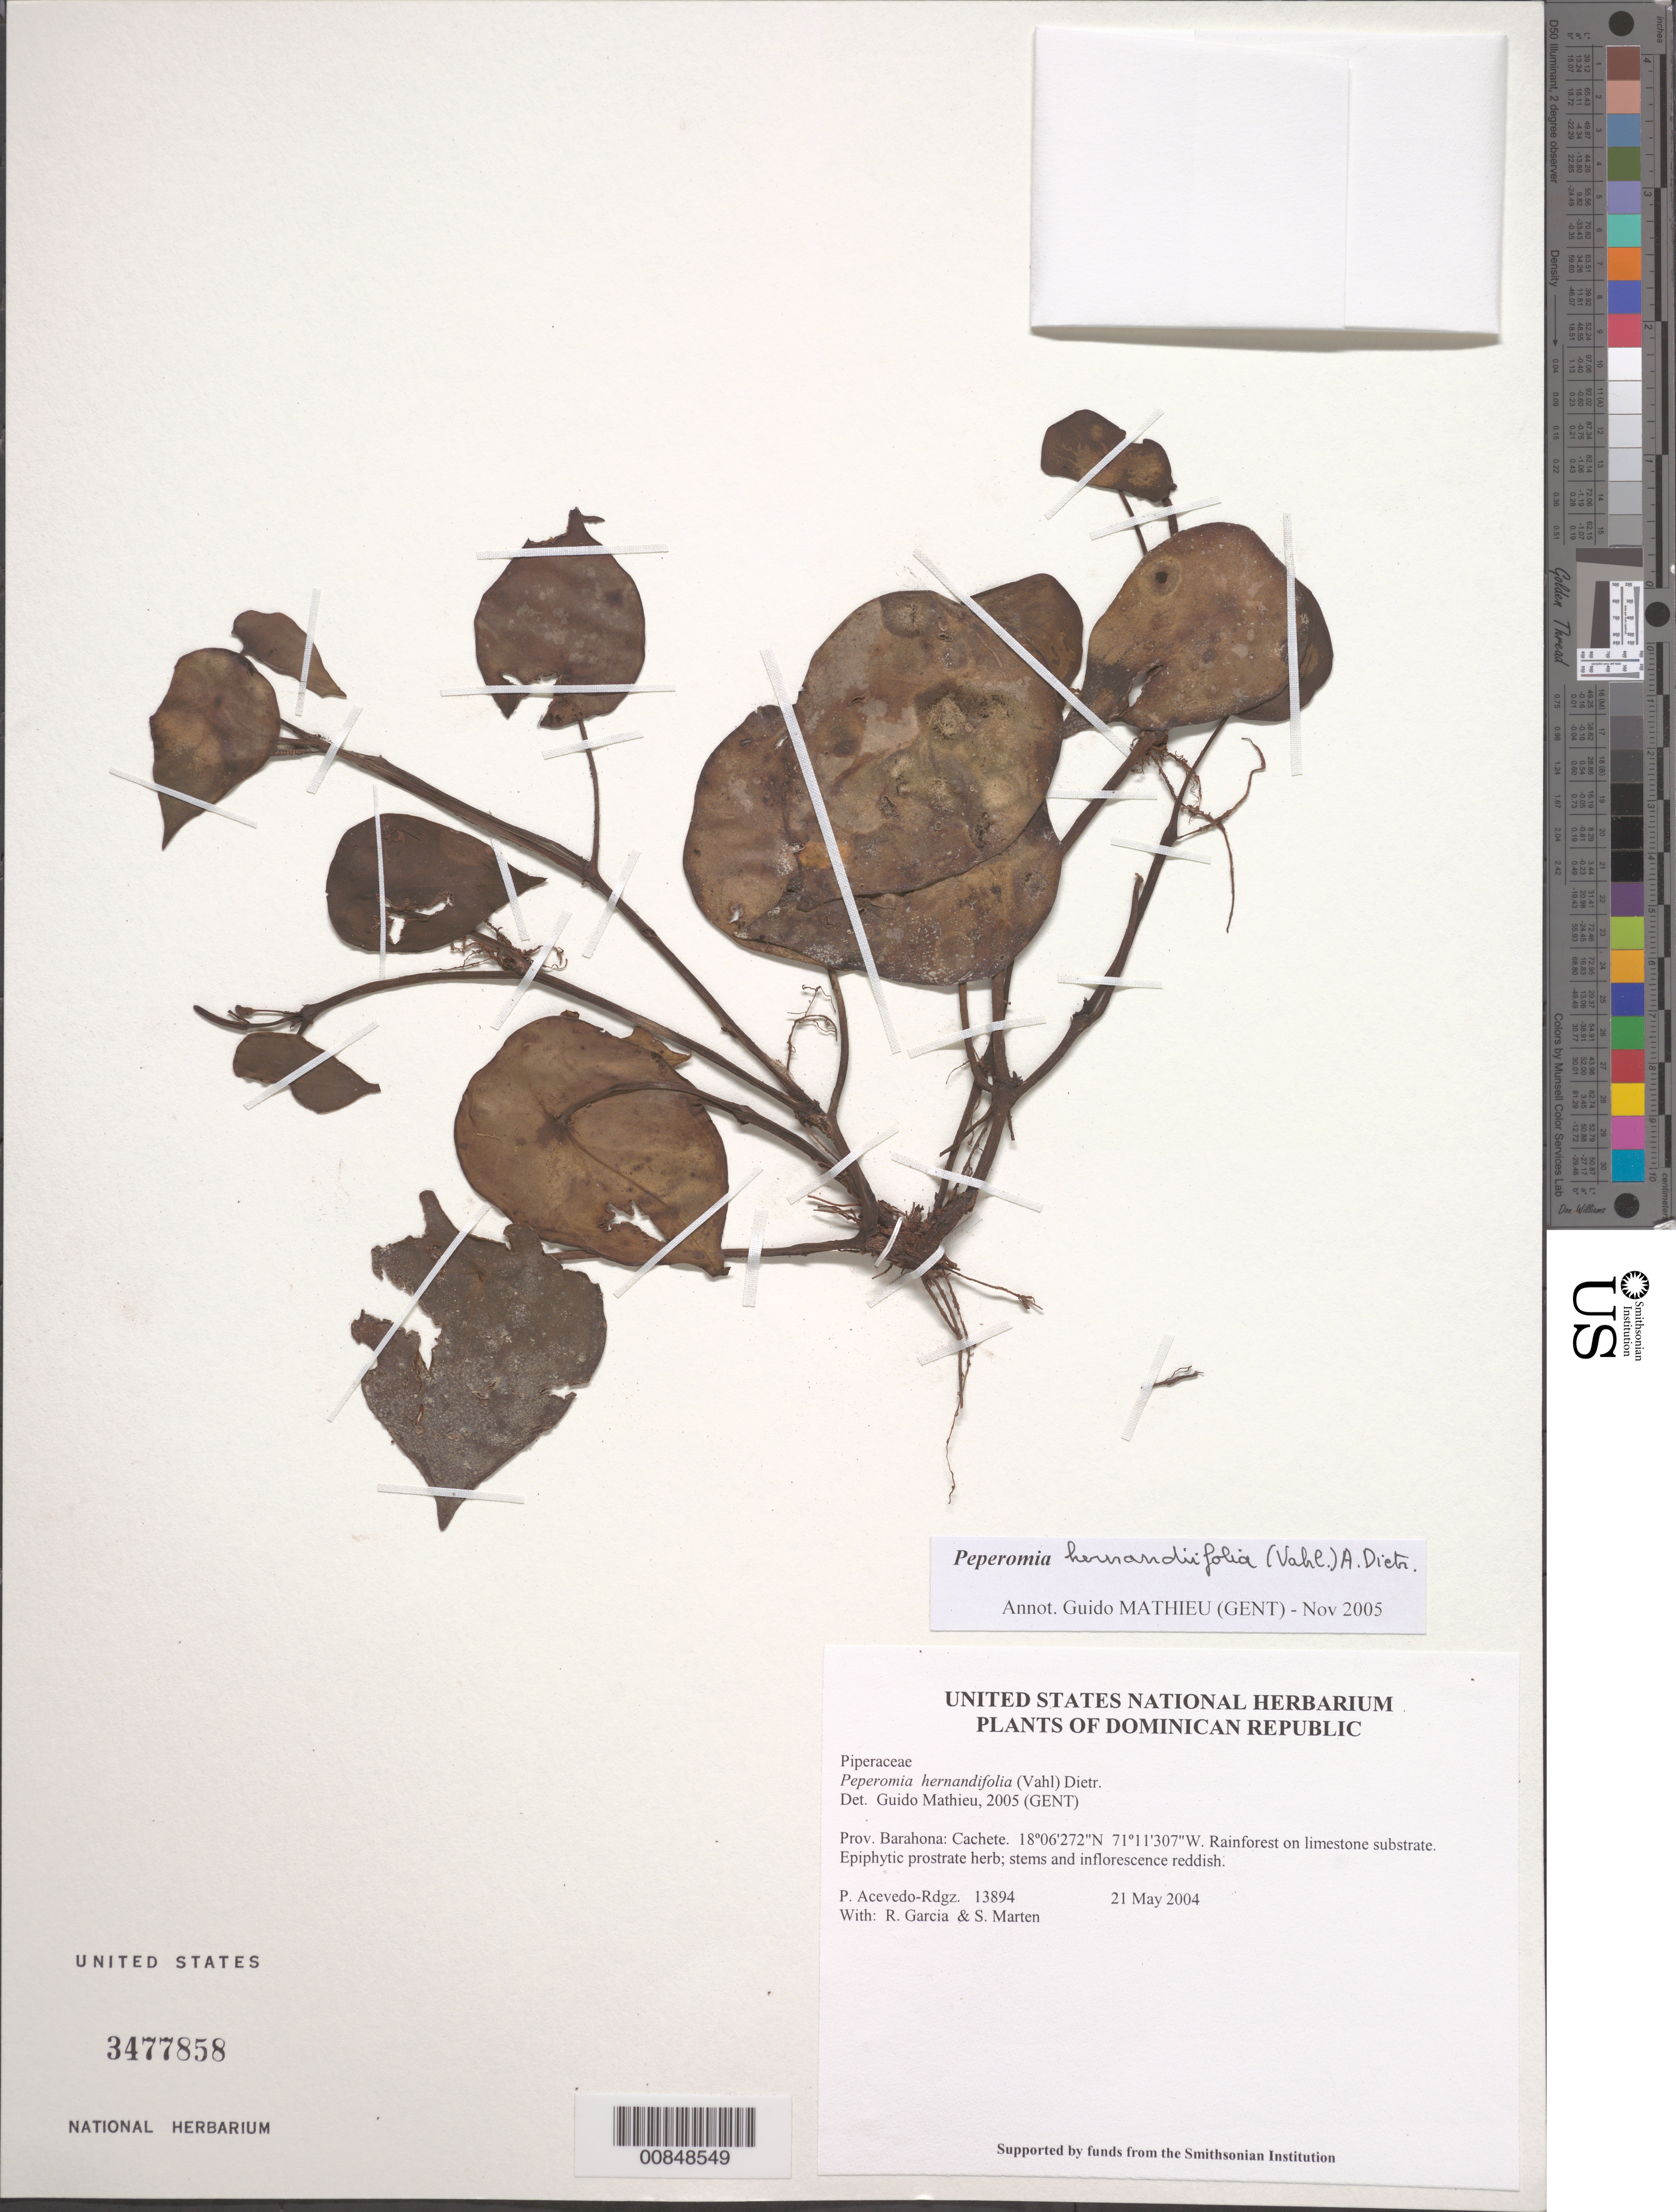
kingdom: Plantae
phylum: Tracheophyta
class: Magnoliopsida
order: Piperales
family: Piperaceae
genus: Peperomia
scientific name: Peperomia hernandiifolia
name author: (Vahl) A. Dietr.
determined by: Mathieu, Guido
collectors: P. Acevedo-Rodr., R. G. García & S. Marten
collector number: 13894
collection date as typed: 21 May 2004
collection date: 2004-05-21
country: Dominican Republic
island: Hispaniola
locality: Provincia Barahona: Cachete.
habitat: Rainforest on limestone substrate.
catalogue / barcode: US 3477858